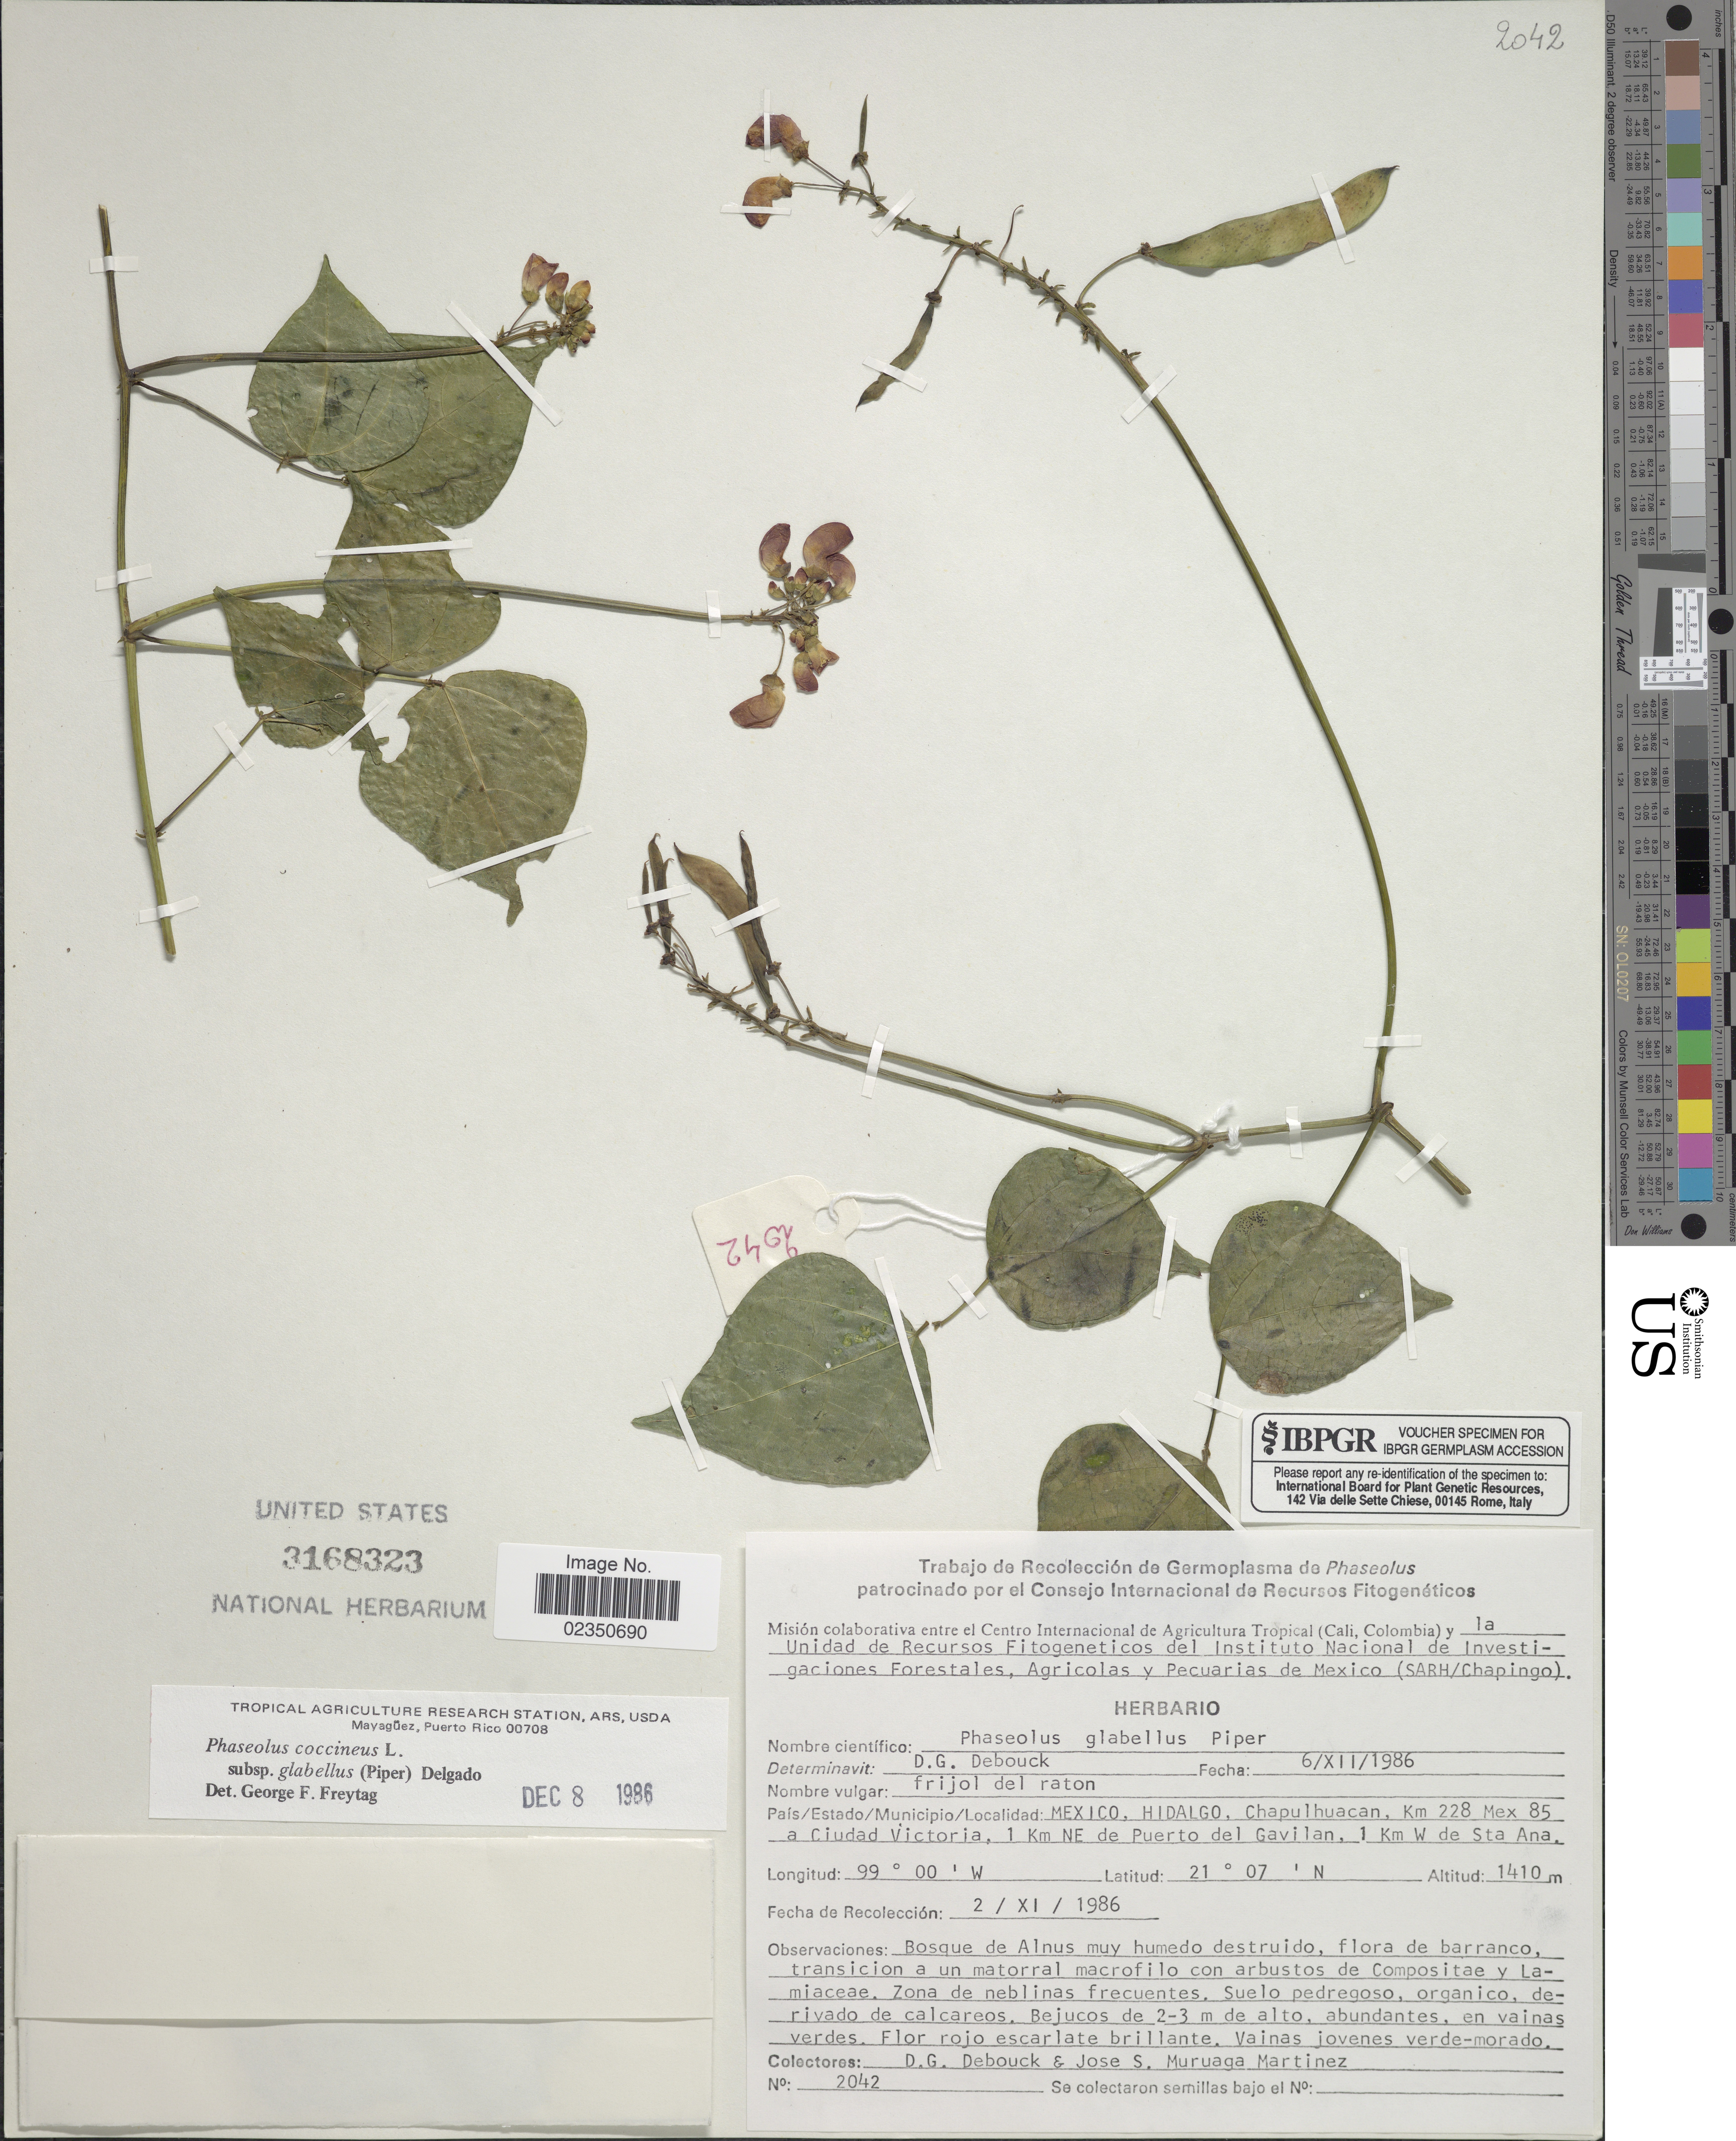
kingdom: Plantae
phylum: Tracheophyta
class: Magnoliopsida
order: Fabales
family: Fabaceae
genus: Phaseolus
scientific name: Phaseolus glabellus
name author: Piper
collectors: D. Debouck & J. Muruaga Martinez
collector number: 2042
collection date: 1986-11-02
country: Mexico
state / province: Hidalgo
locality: Chapulhuacan, km 228 Mex 85 a Ciudad Victoria, 1 km NE de Puerto del Gavilan, 1 km W de Sta. Ana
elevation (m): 1410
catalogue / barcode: US 3168323